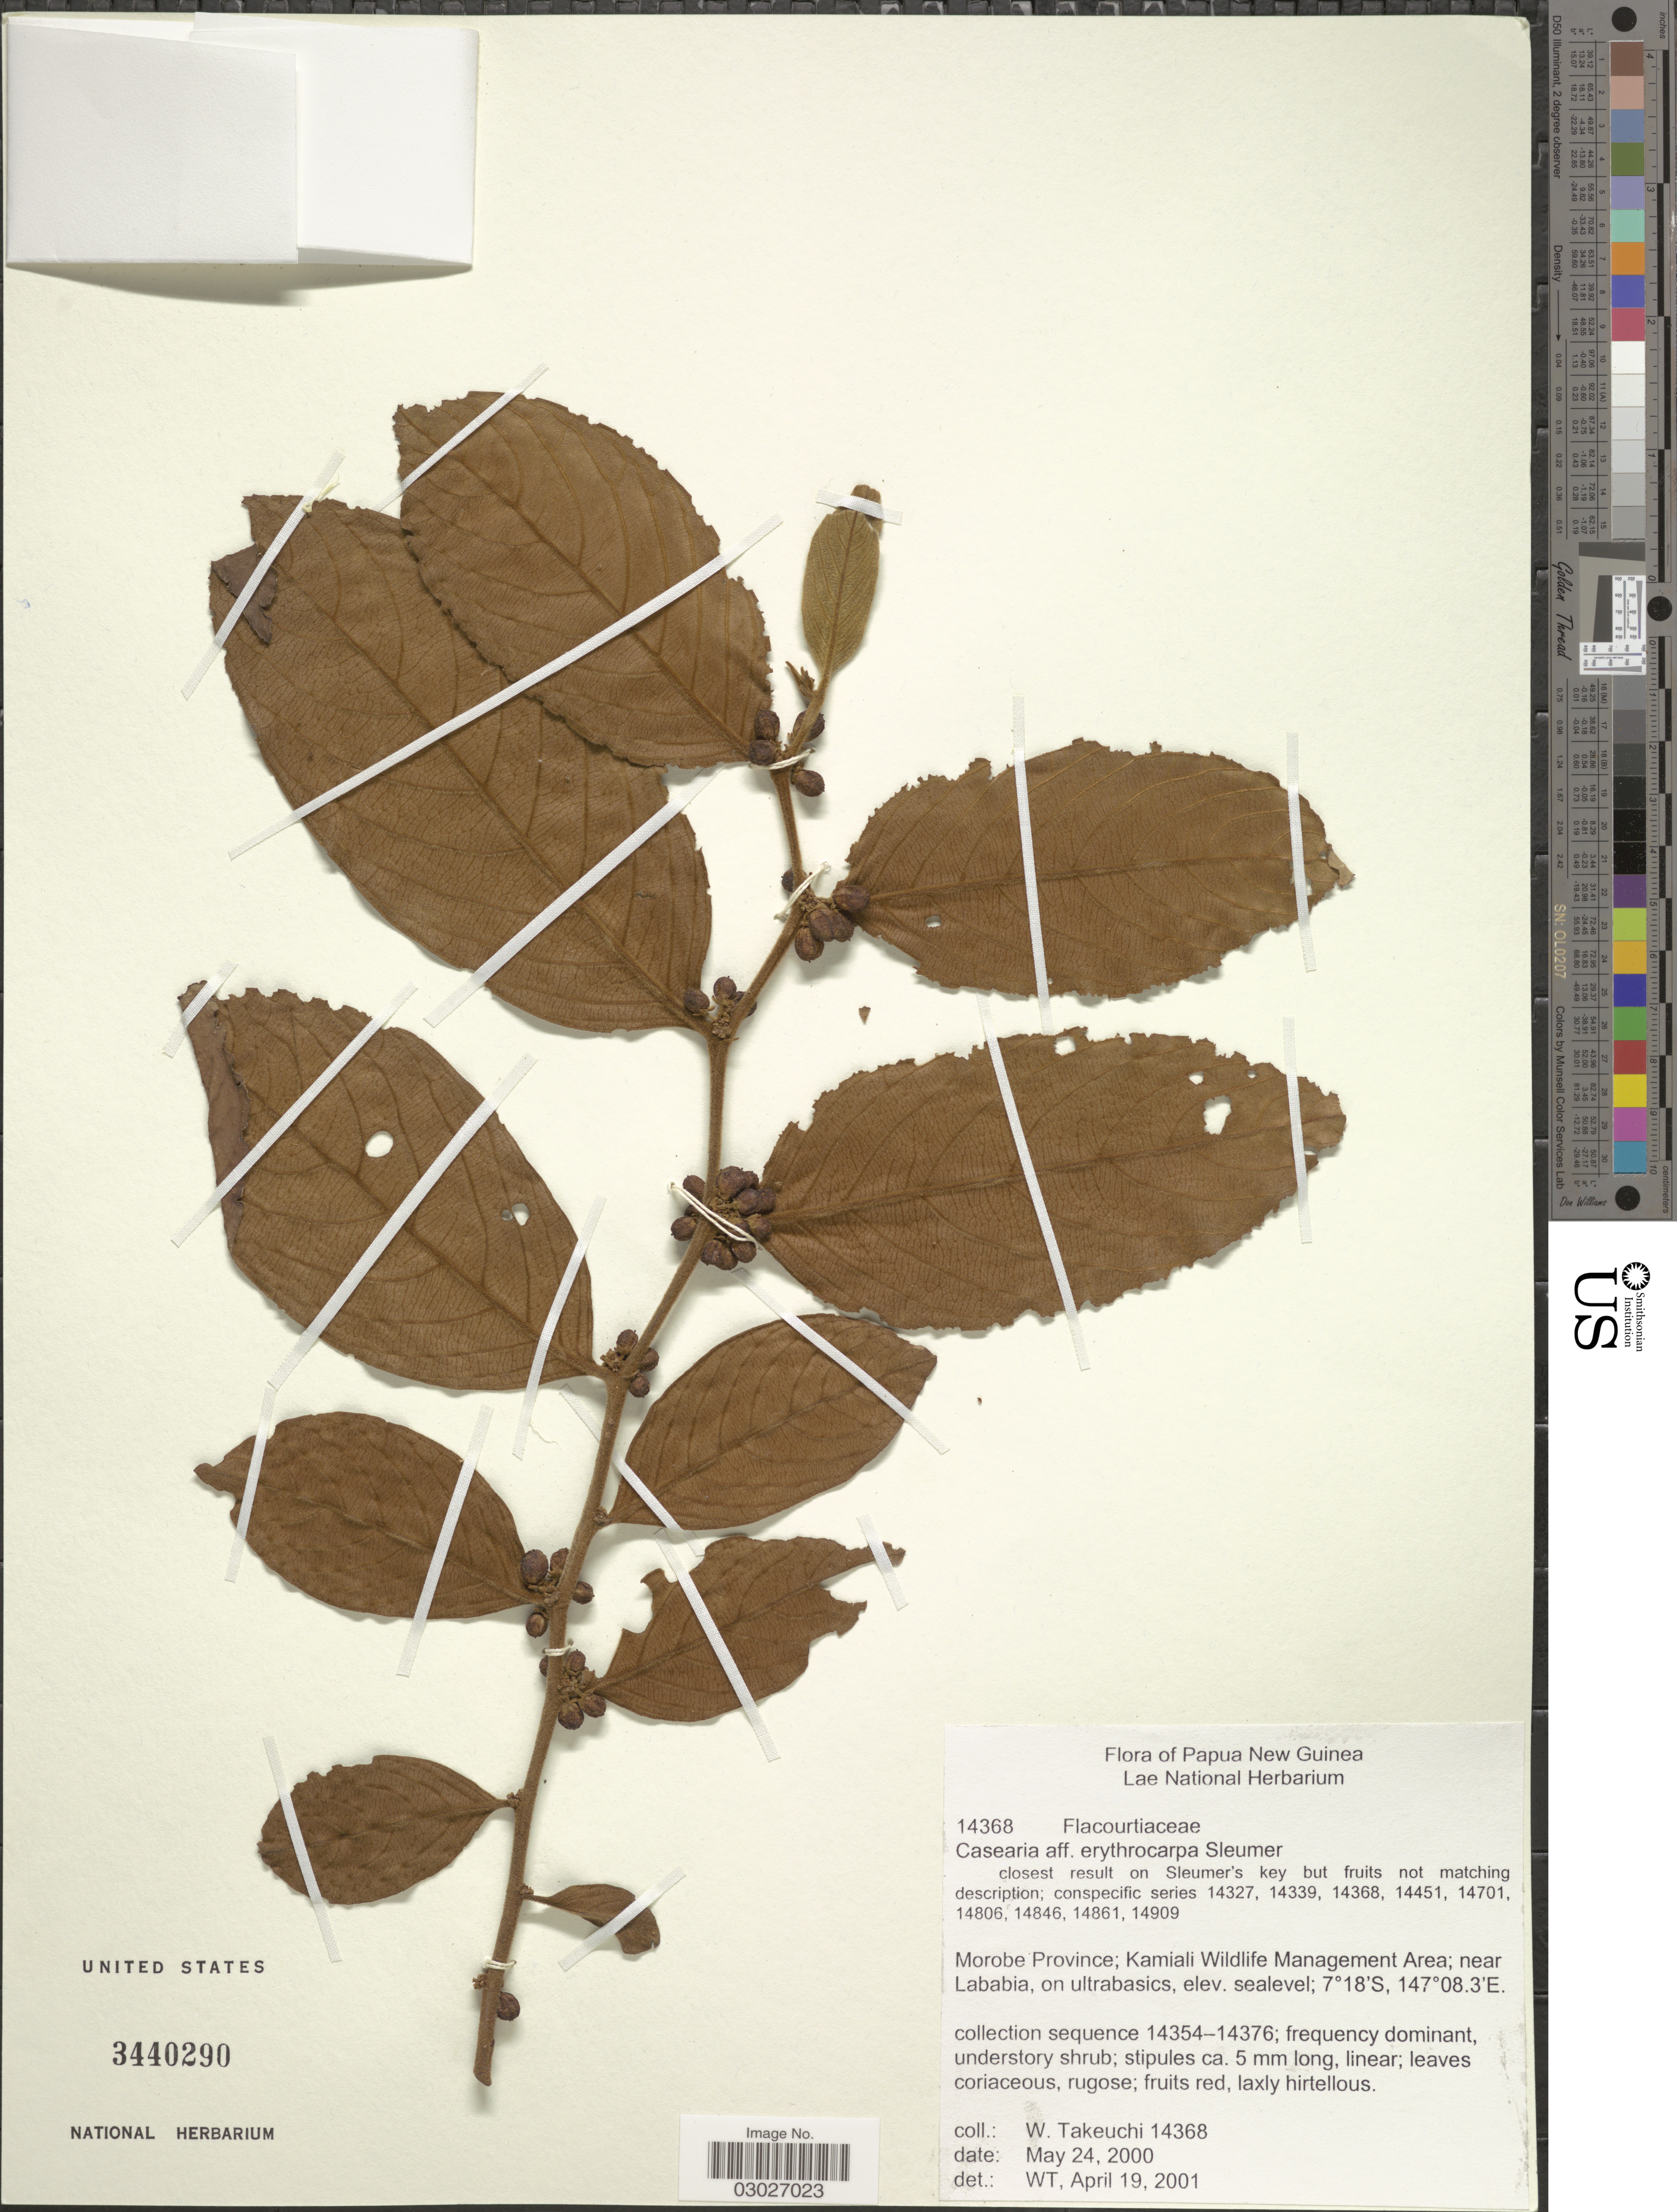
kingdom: Plantae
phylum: Tracheophyta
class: Magnoliopsida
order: Malpighiales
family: Salicaceae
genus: Casearia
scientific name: Casearia erythrocarpa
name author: Sleumer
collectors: W. Takeuchi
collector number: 14368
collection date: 2000-05-24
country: Papua New Guinea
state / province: Morobe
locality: Kamiali Wildlife Management Area; near Lababia.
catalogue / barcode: US 3440290